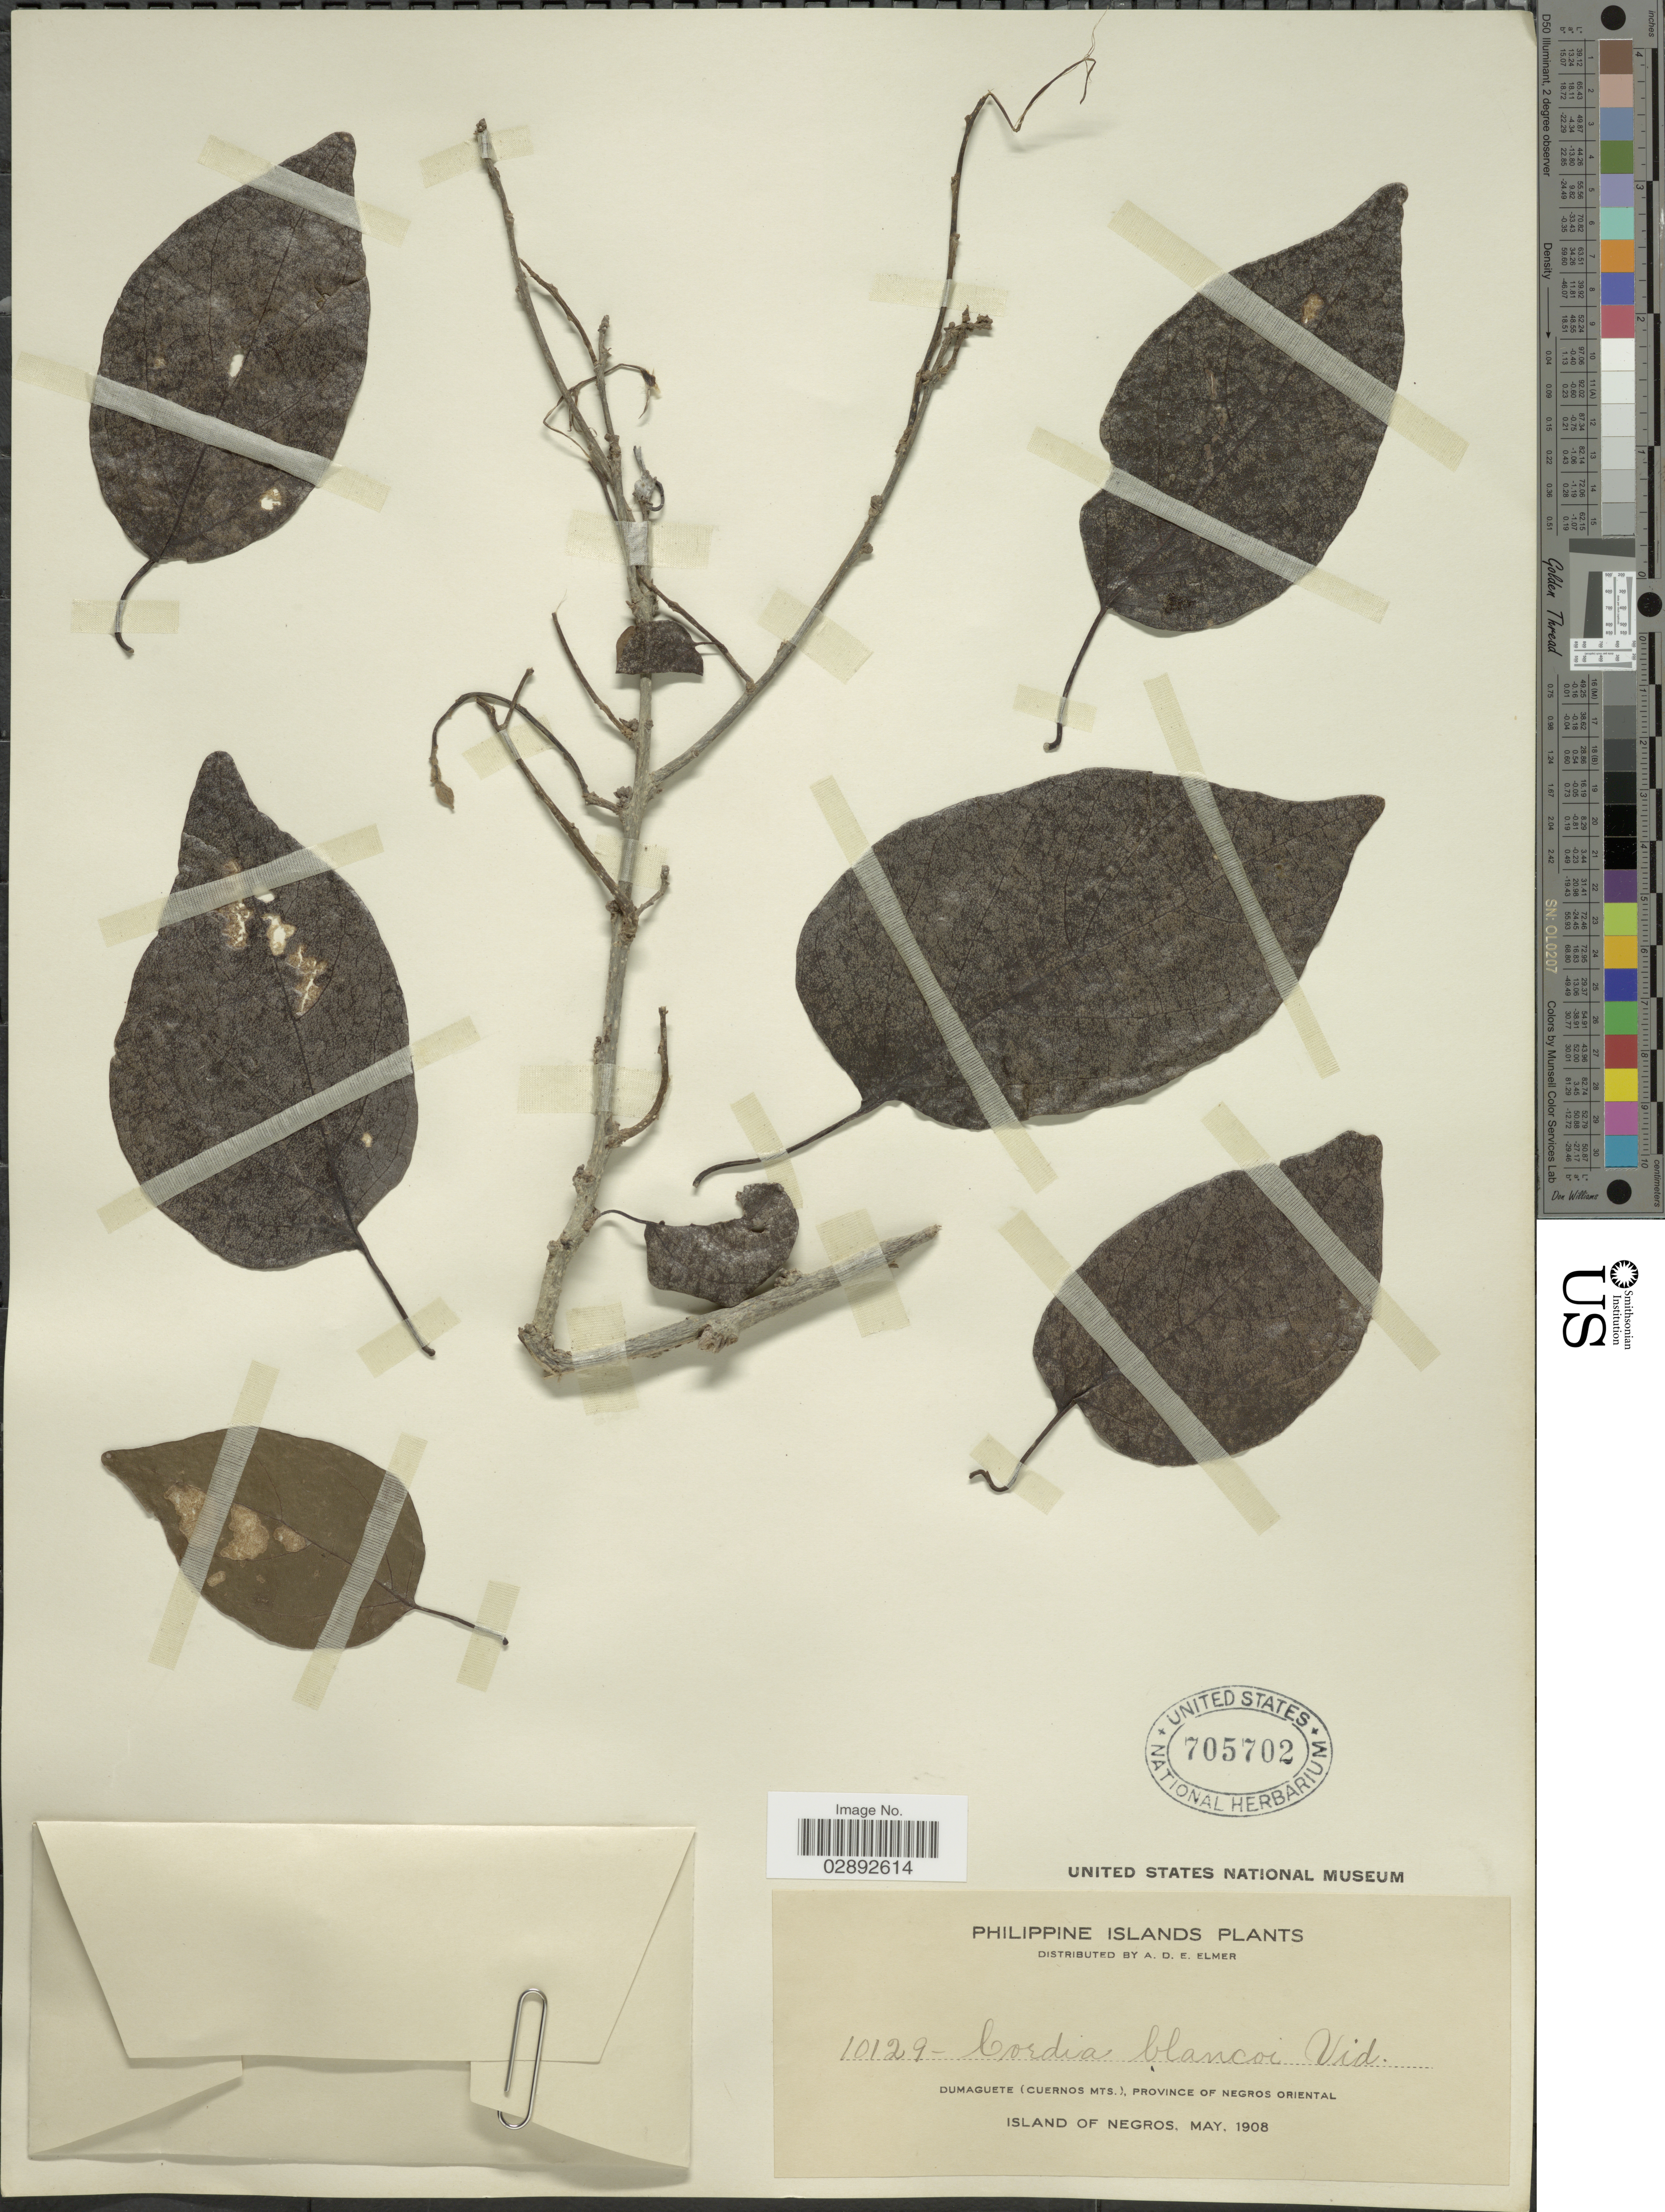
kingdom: Plantae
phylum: Tracheophyta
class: Magnoliopsida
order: Boraginales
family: Cordiaceae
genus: Cordia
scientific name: Cordia dichotoma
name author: G. Forst.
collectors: A. D. E. Elmer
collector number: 10129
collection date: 1908-05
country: Philippines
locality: Dumaguete (Cuernos Mts.), Province of Negros Oriental. Island of Negros.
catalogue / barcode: US 705702